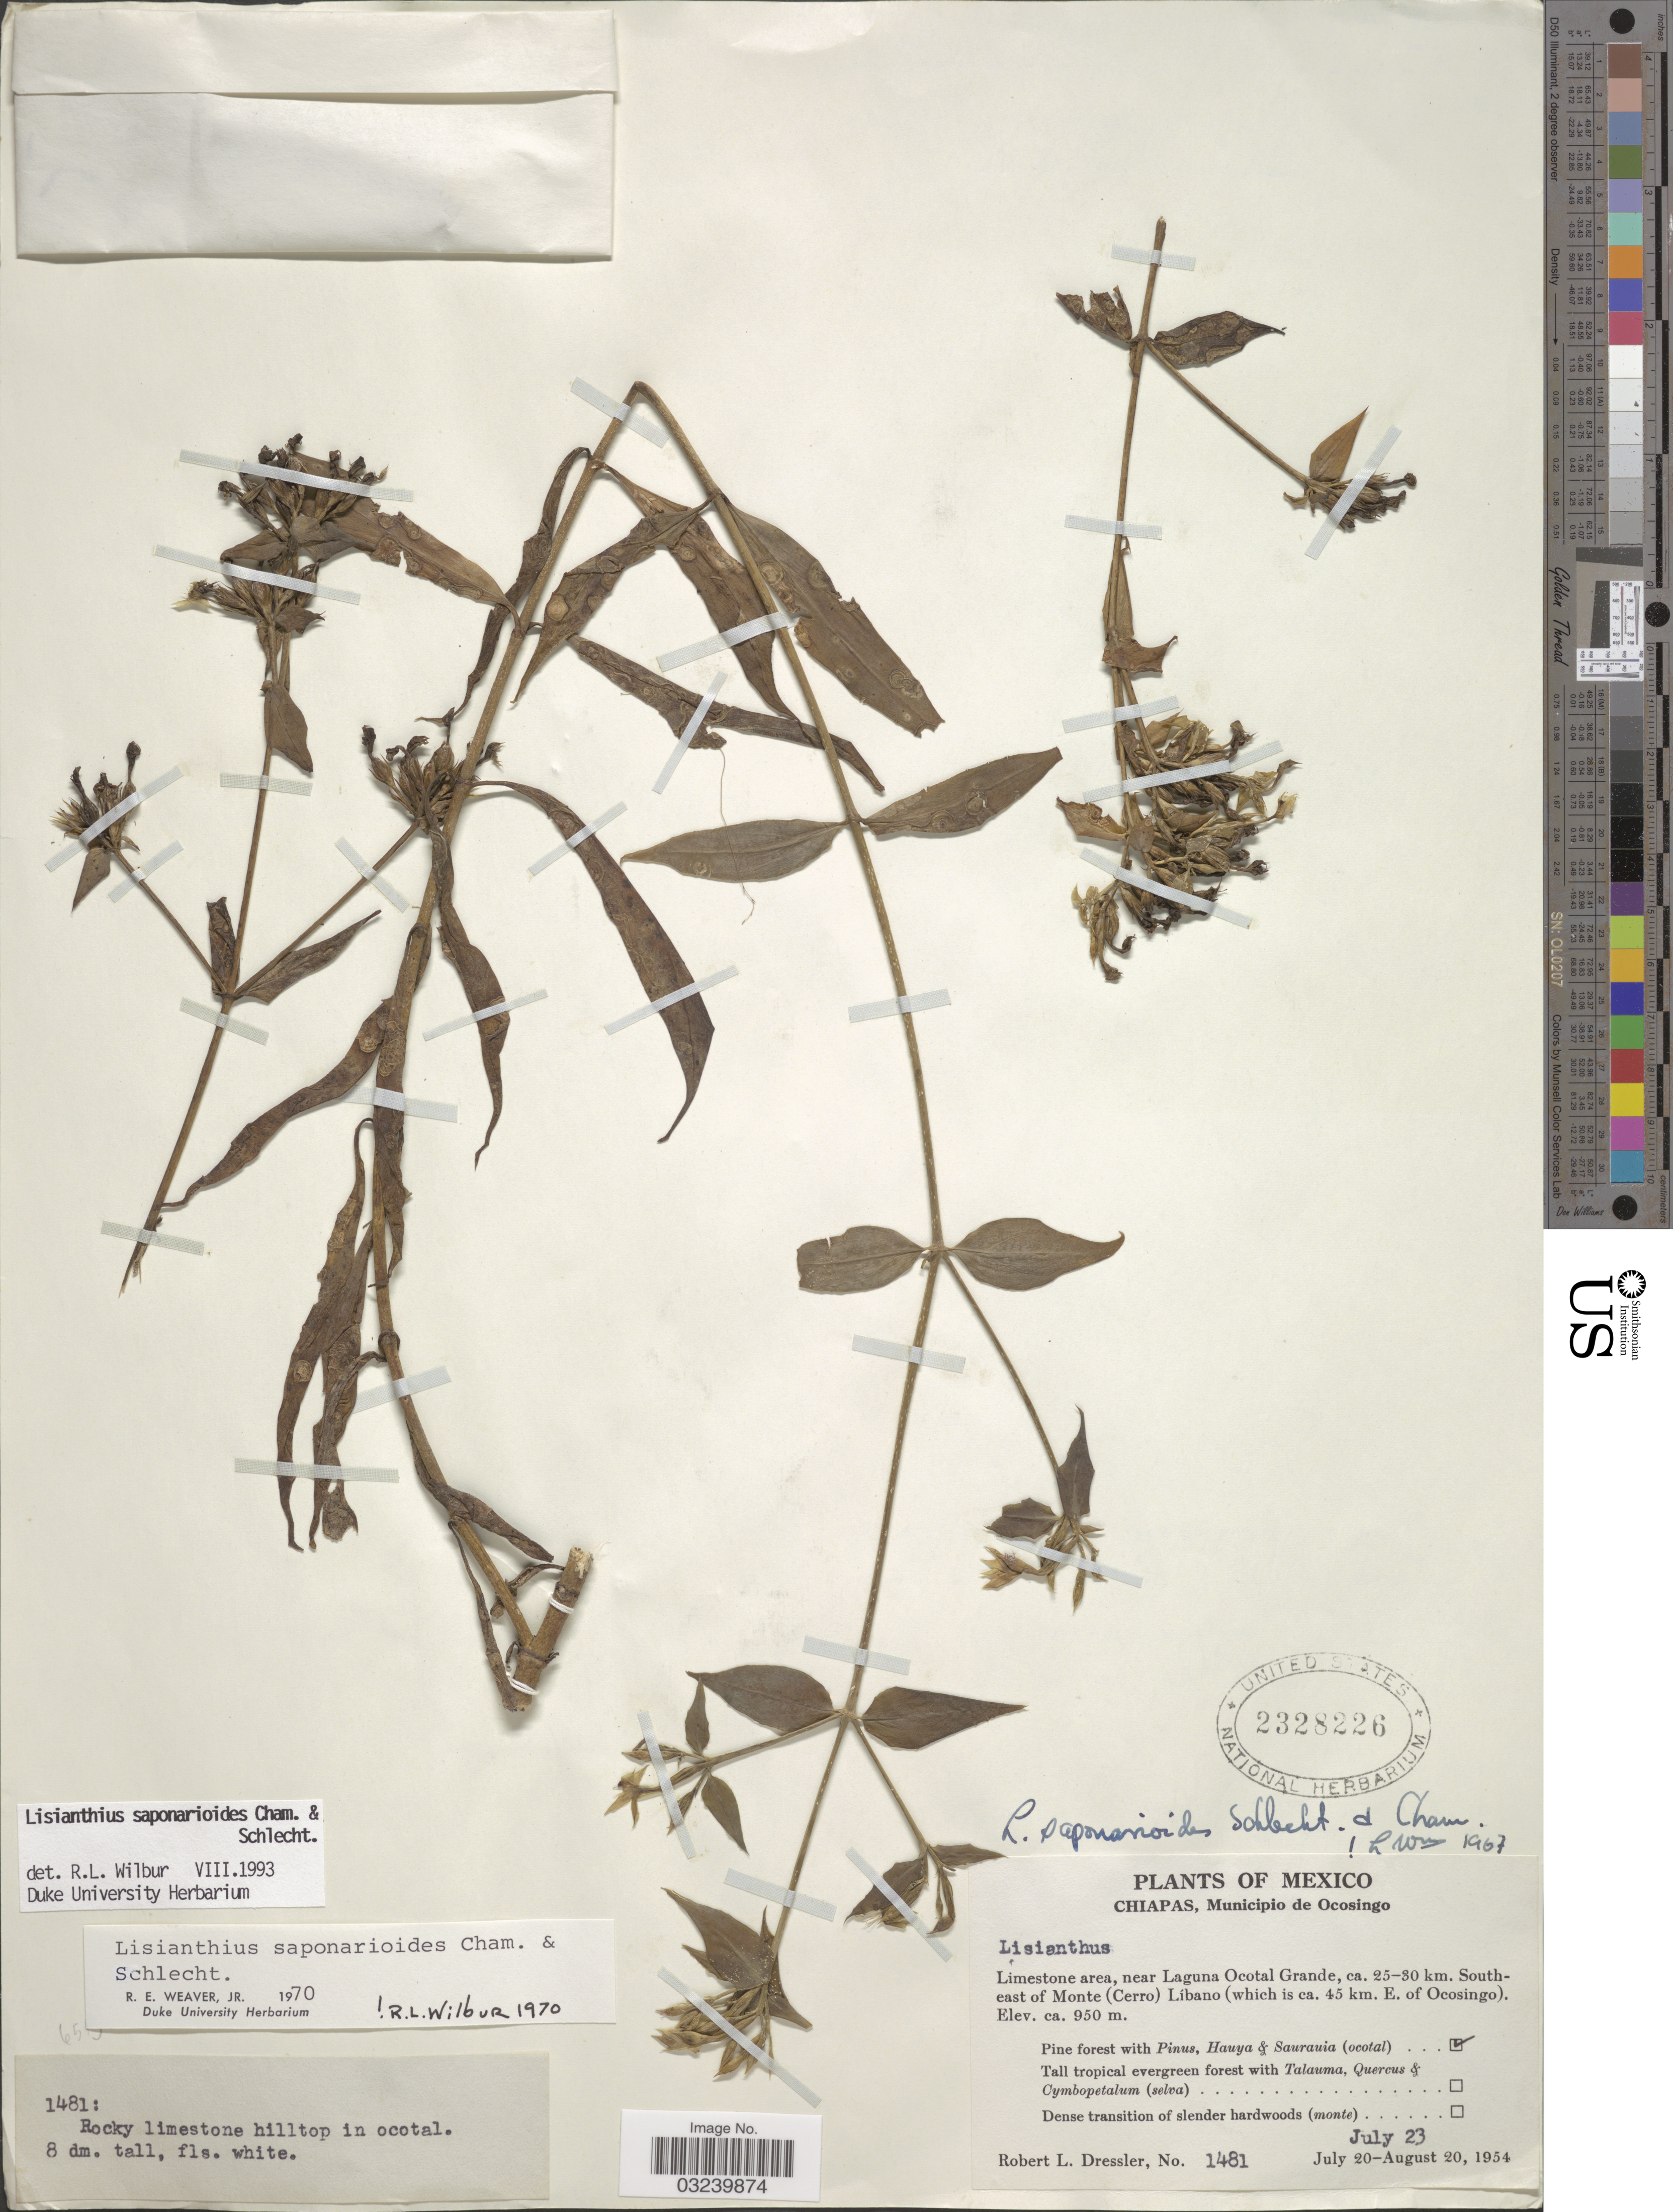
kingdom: Plantae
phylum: Tracheophyta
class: Magnoliopsida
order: Gentianales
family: Gentianaceae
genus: Lisianthius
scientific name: Lisianthius saponarioides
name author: Schltdl. & Cham.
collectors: R. Dressler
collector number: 14814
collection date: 1954-07-23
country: Mexico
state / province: Chiapas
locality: Municipio de Ocosingo, Limestone area, near Laguna Ocotal Grande, ca. 25-30 km. Southeast of Monte (Cerro) Líbano (which is ca. 45 km. E. of Ocosingo).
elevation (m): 950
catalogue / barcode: US 2328226